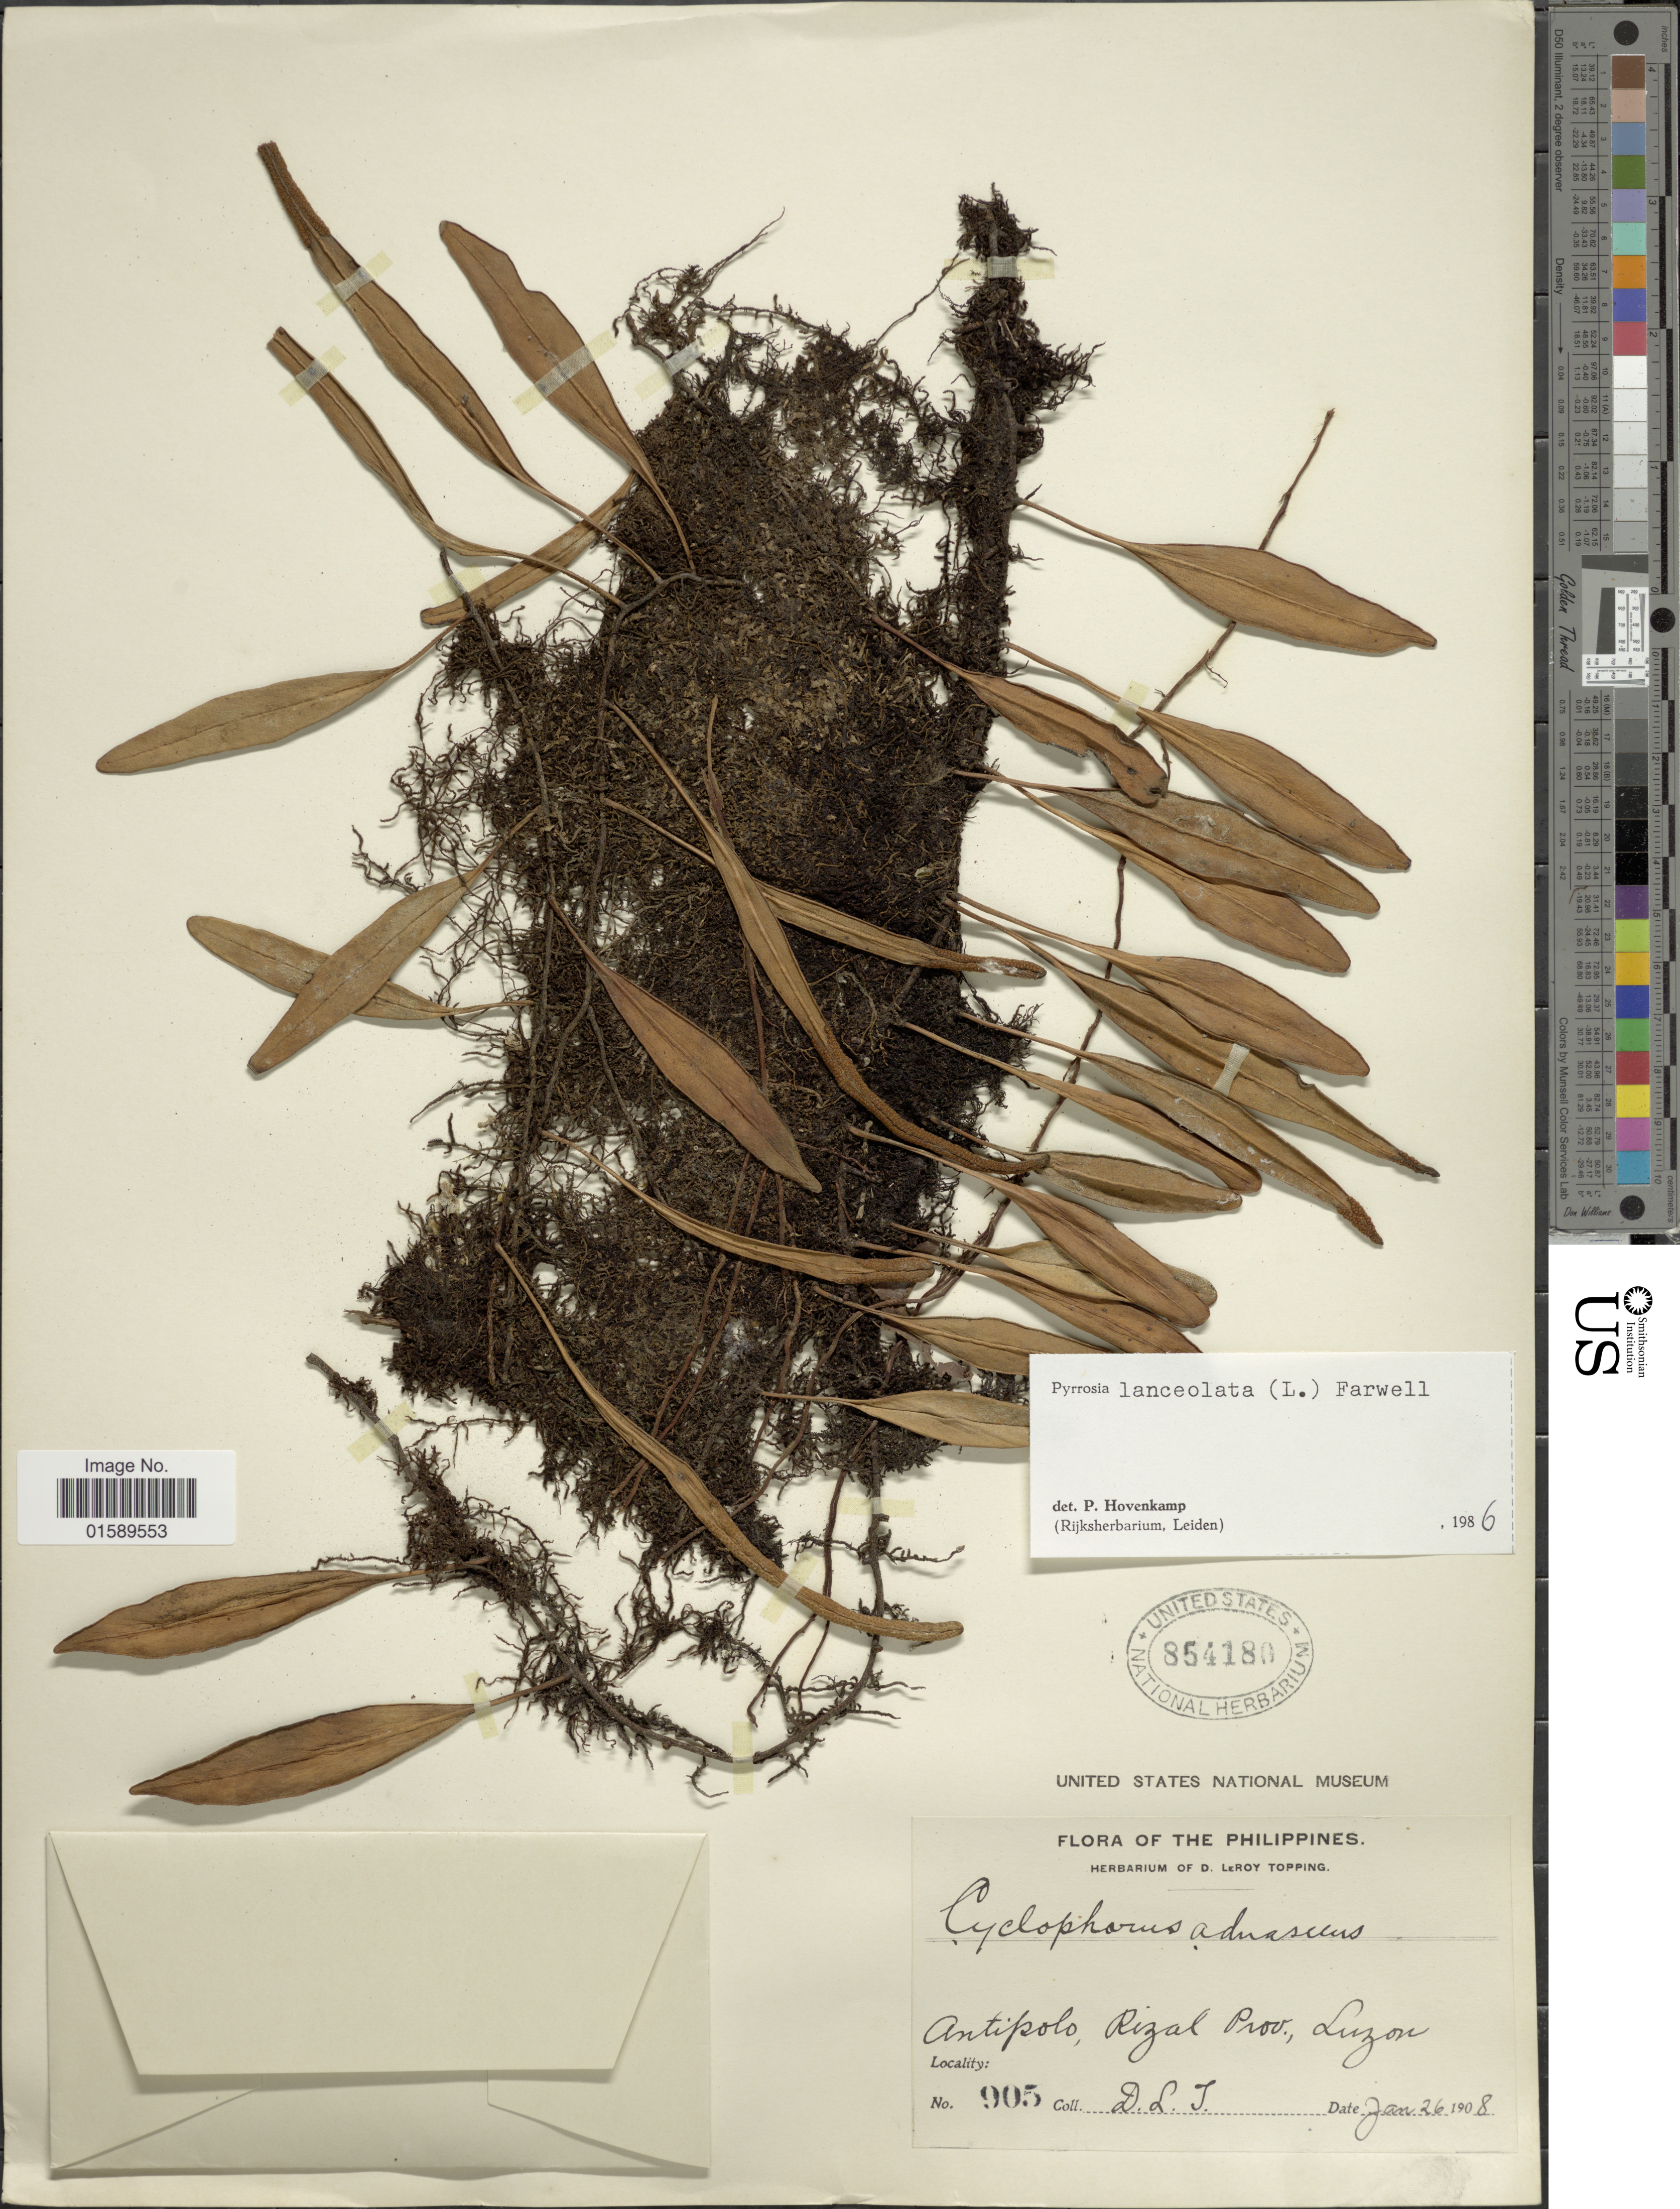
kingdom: Plantae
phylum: Tracheophyta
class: Polypodiopsida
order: Polypodiales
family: Polypodiaceae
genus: Pyrrosia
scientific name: Pyrrosia lanceolata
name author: (L.) Farw.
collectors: D. L. Topping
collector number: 905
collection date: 1908-01-26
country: Philippines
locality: Antipolo, Rizal Prov., Luzon.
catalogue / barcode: US 854180